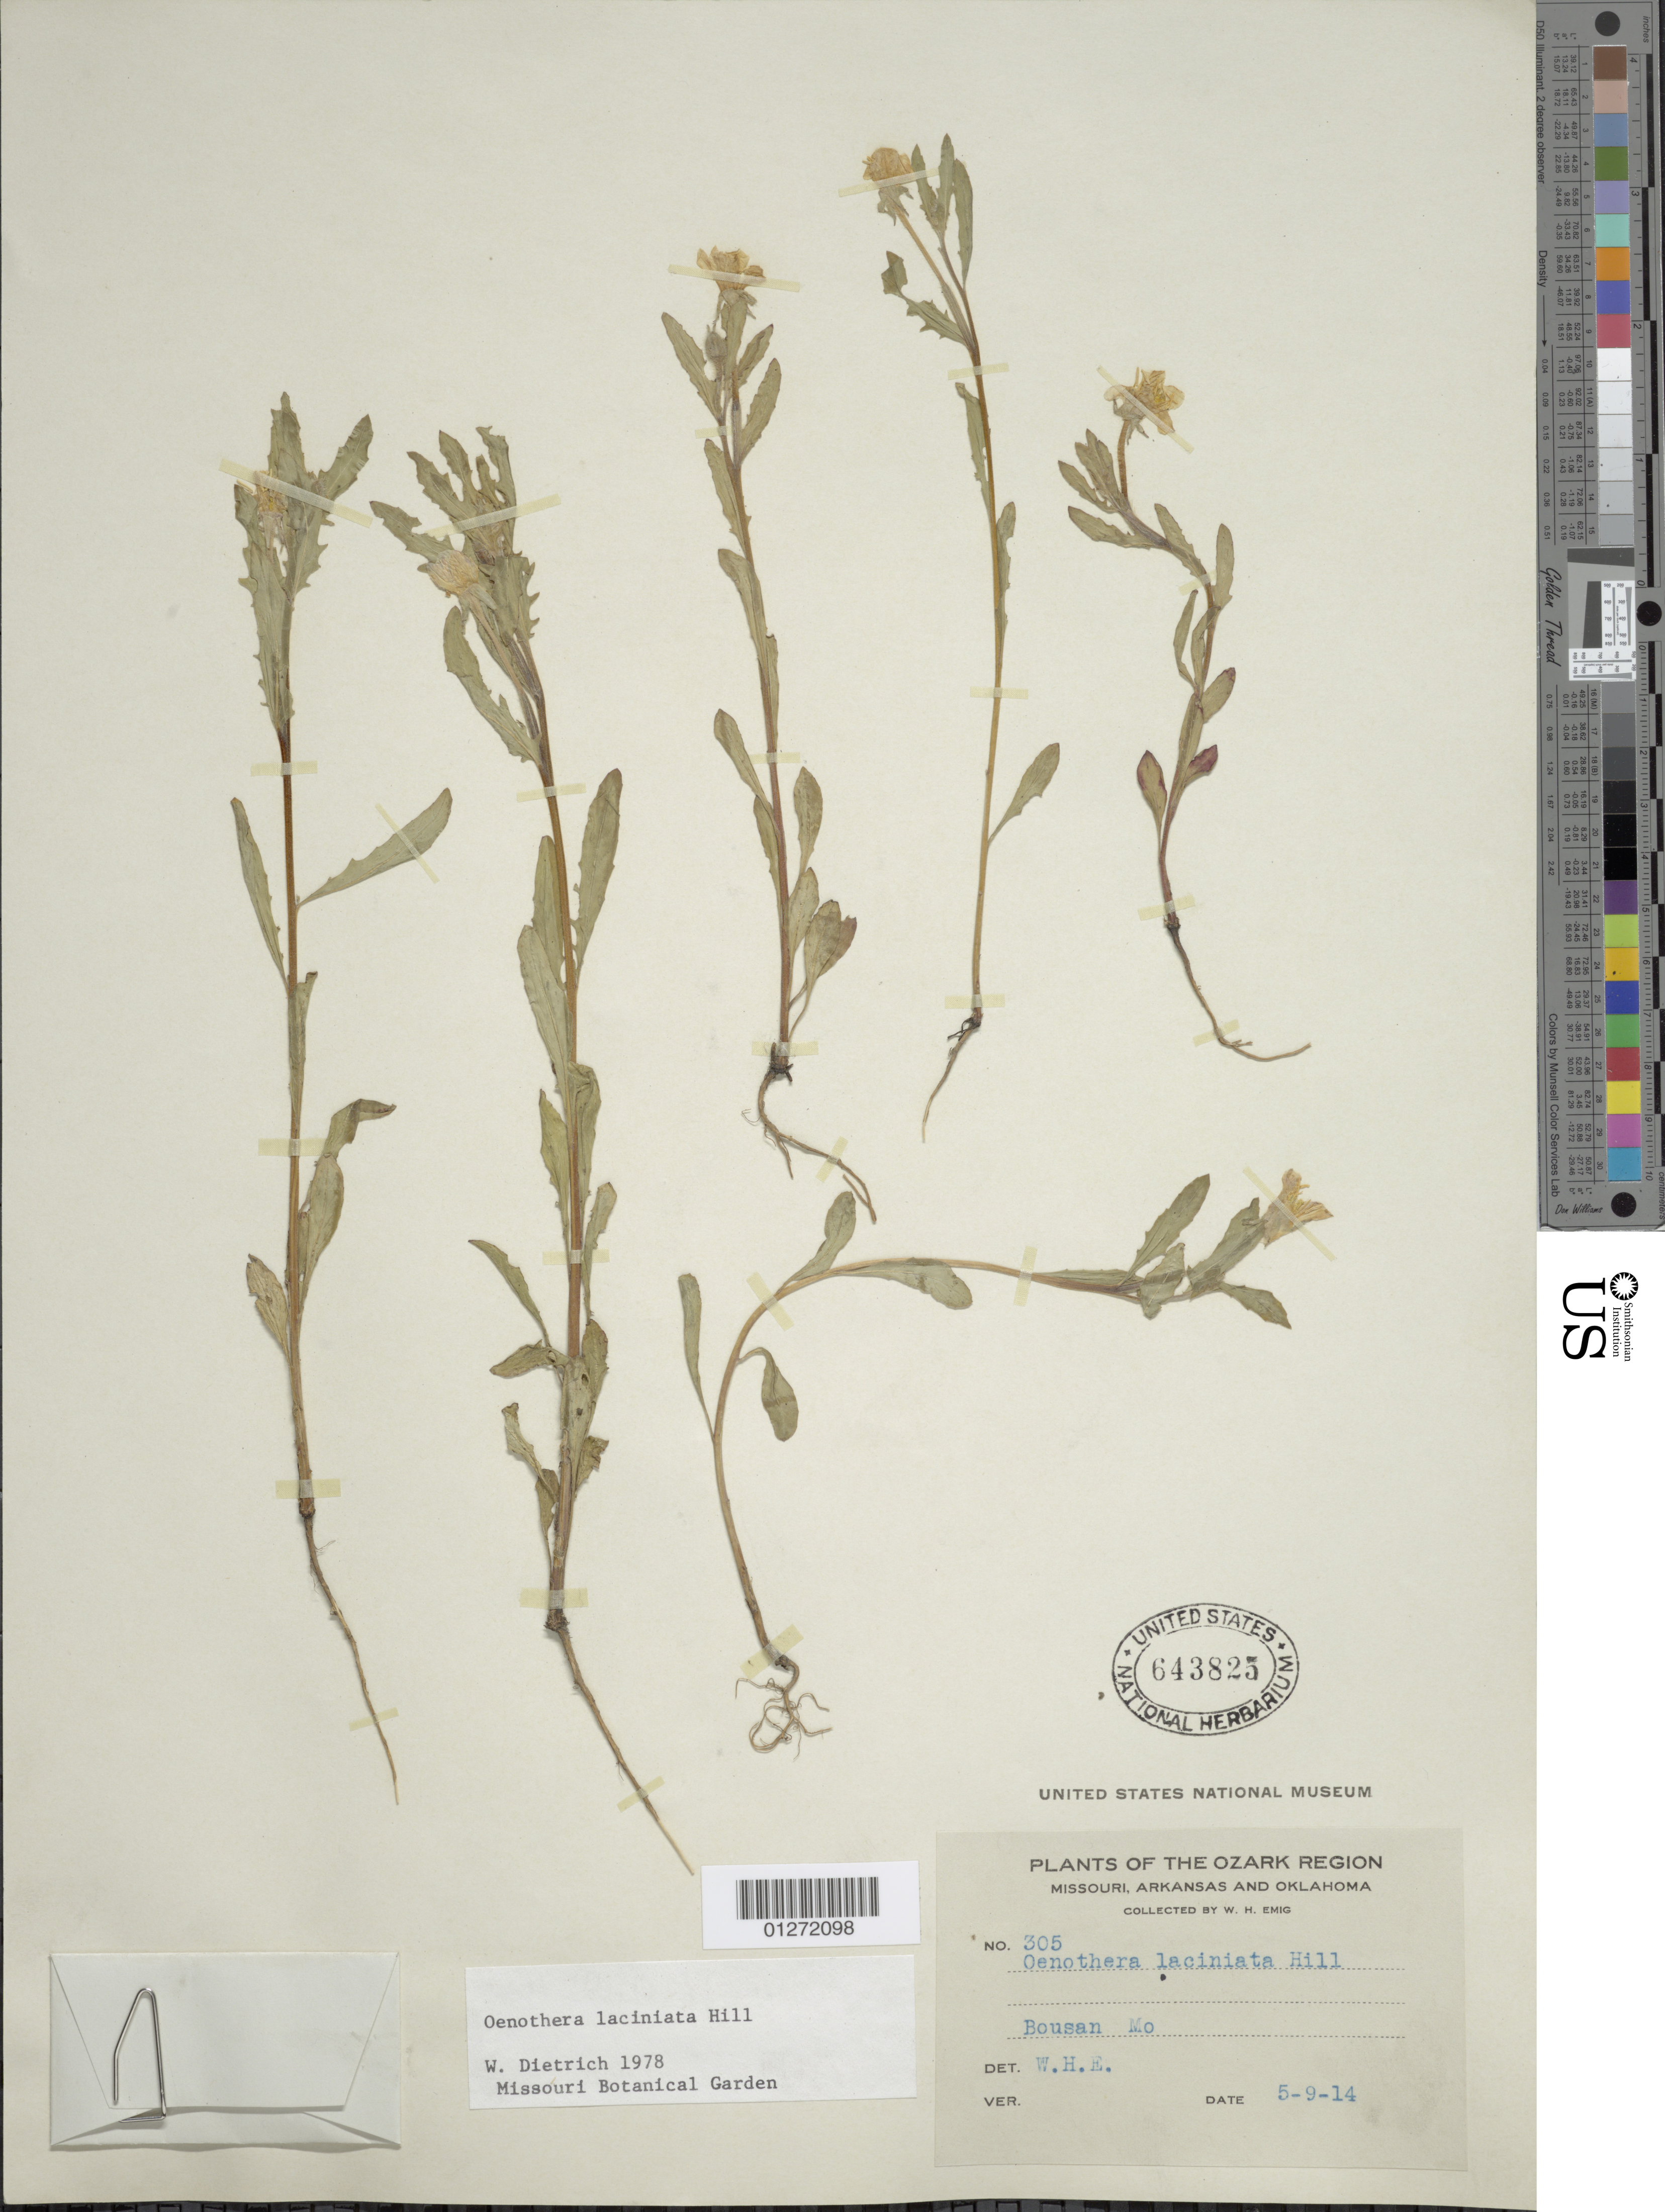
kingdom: Plantae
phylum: Tracheophyta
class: Magnoliopsida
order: Myrtales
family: Onagraceae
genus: Oenothera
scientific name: Oenothera laciniata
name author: Hill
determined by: Dietrich, W.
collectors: W. H. Emig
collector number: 305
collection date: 1914-05-09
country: United States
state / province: Missouri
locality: Bousan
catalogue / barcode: US 643825